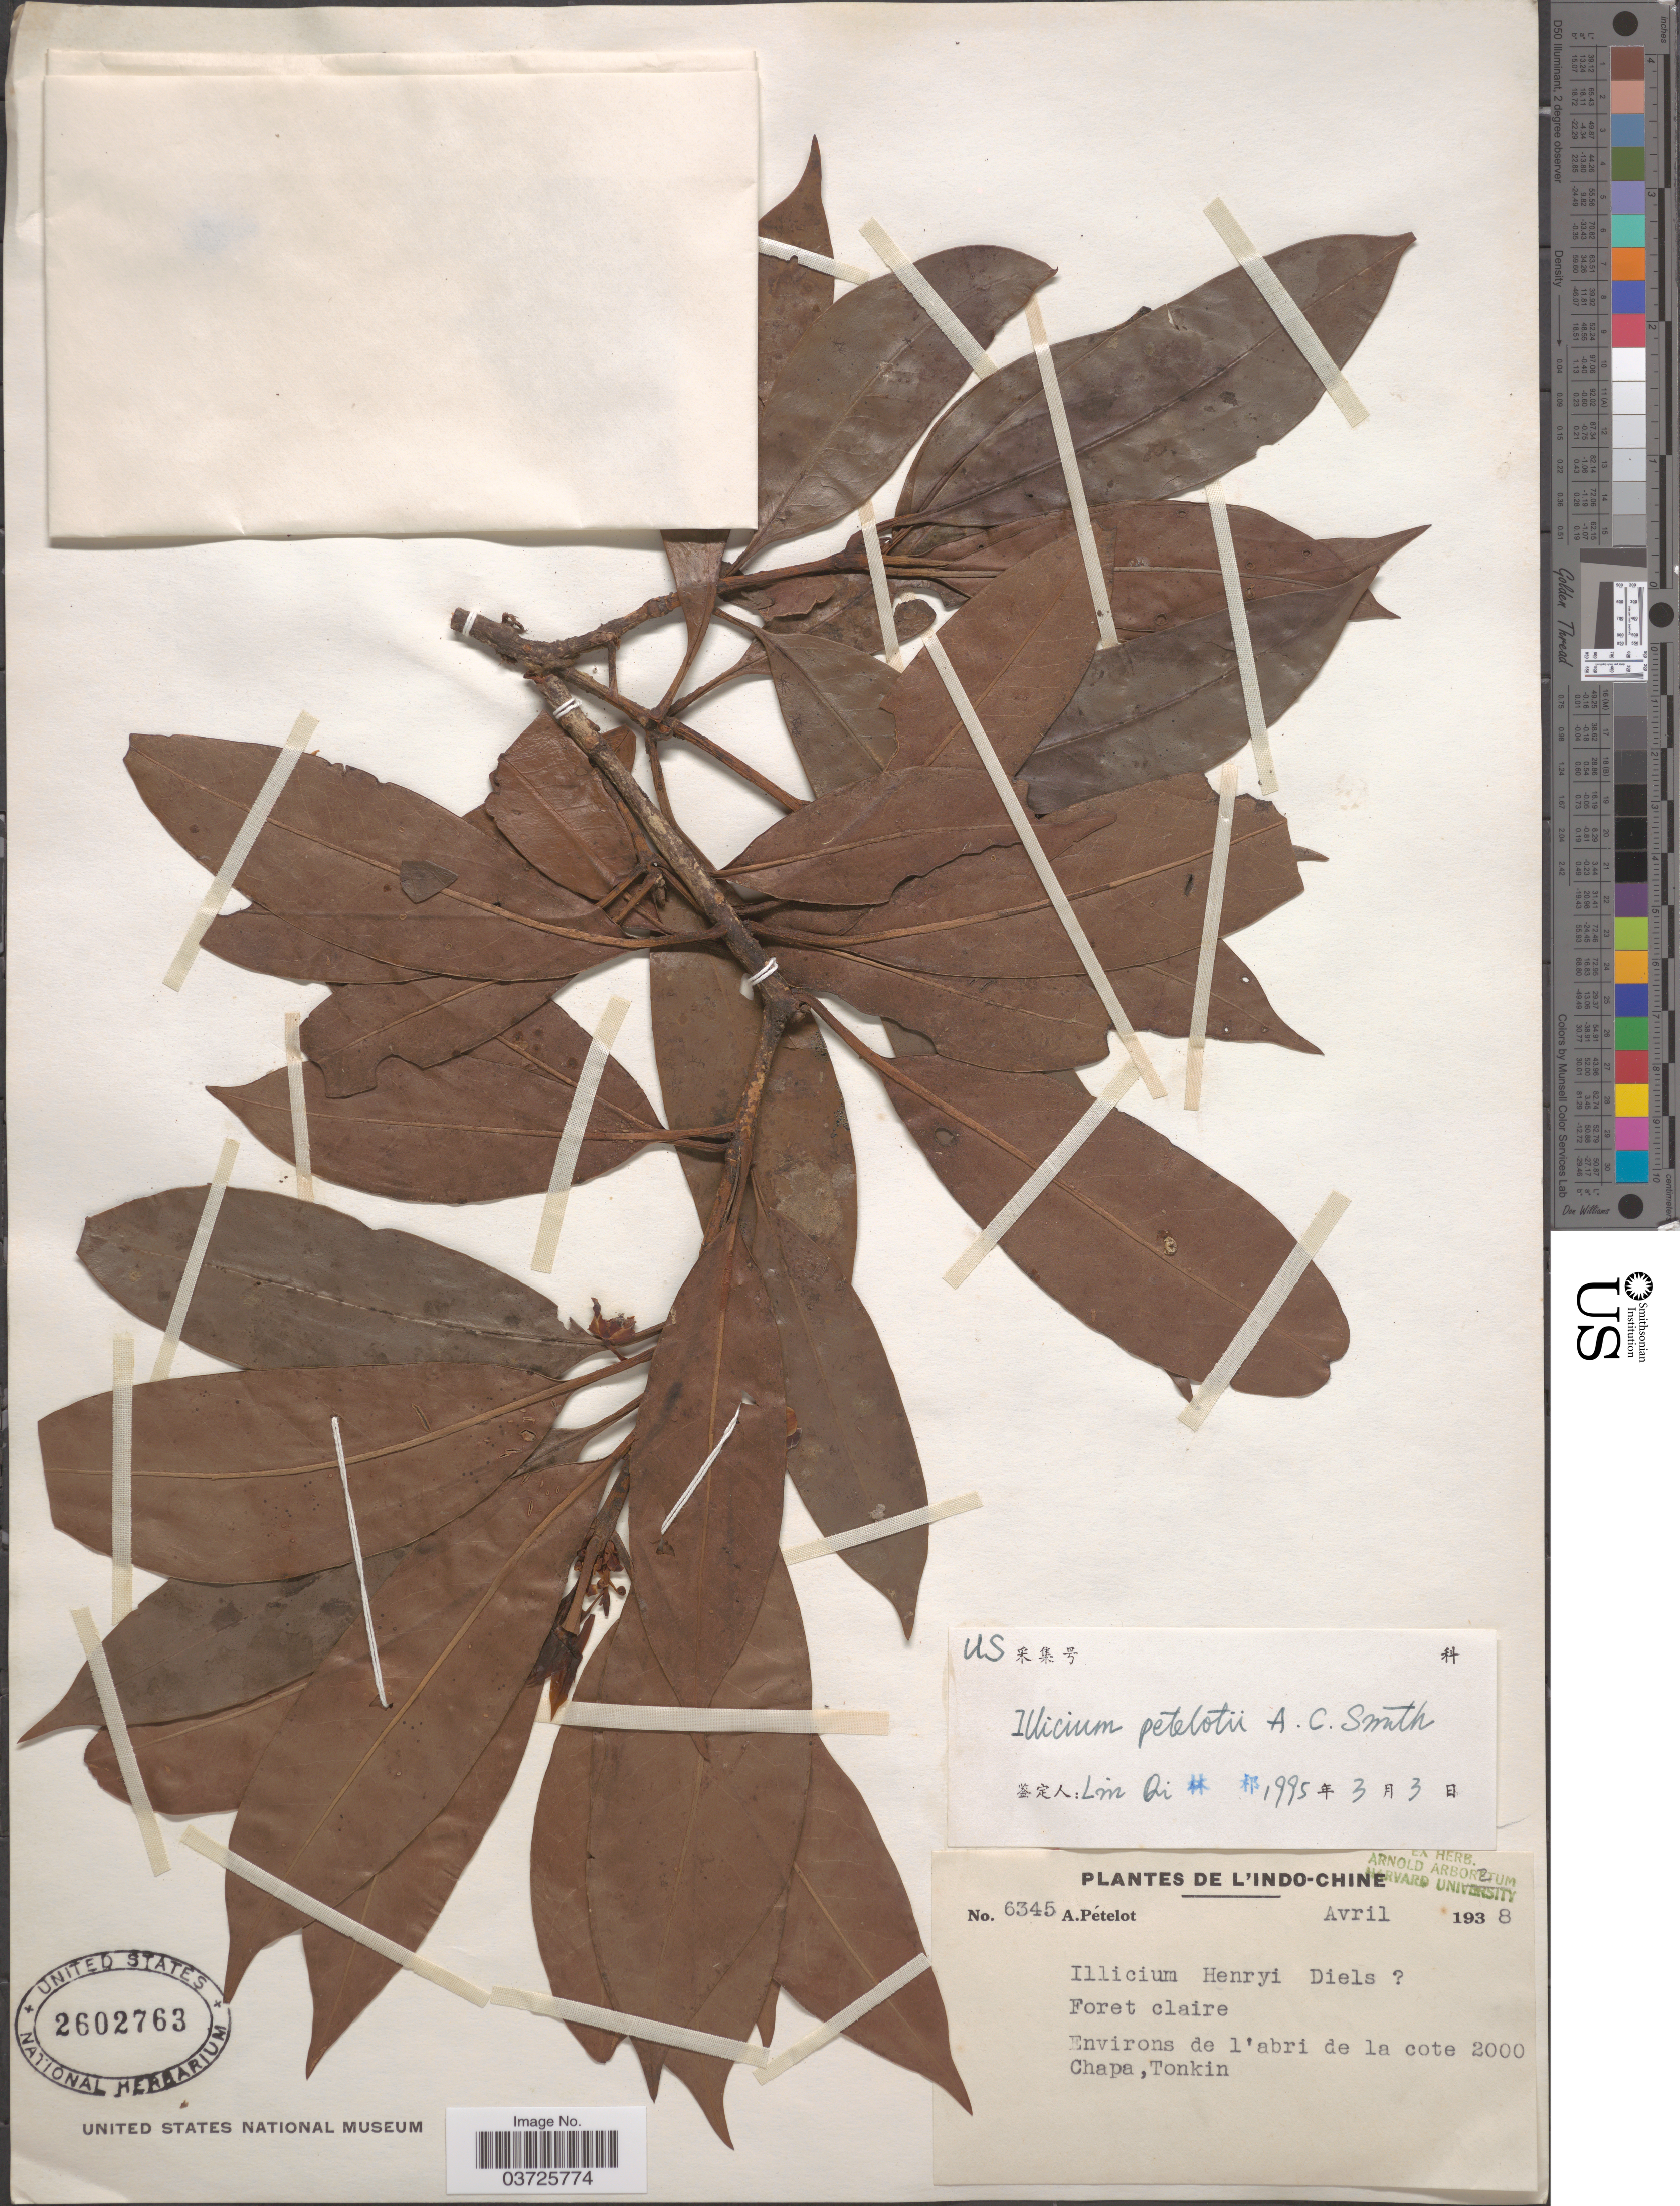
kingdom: Plantae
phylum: Tracheophyta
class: Magnoliopsida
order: Austrobaileyales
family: Schisandraceae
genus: Illicium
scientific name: Illicium petelotii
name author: A.C. Sm.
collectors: A. Petelot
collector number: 6345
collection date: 1938-04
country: Vietnam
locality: L'Indo-Chine. Environs de l'abri de la cote 2000 Chapa, Tonkin.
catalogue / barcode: US 2602763